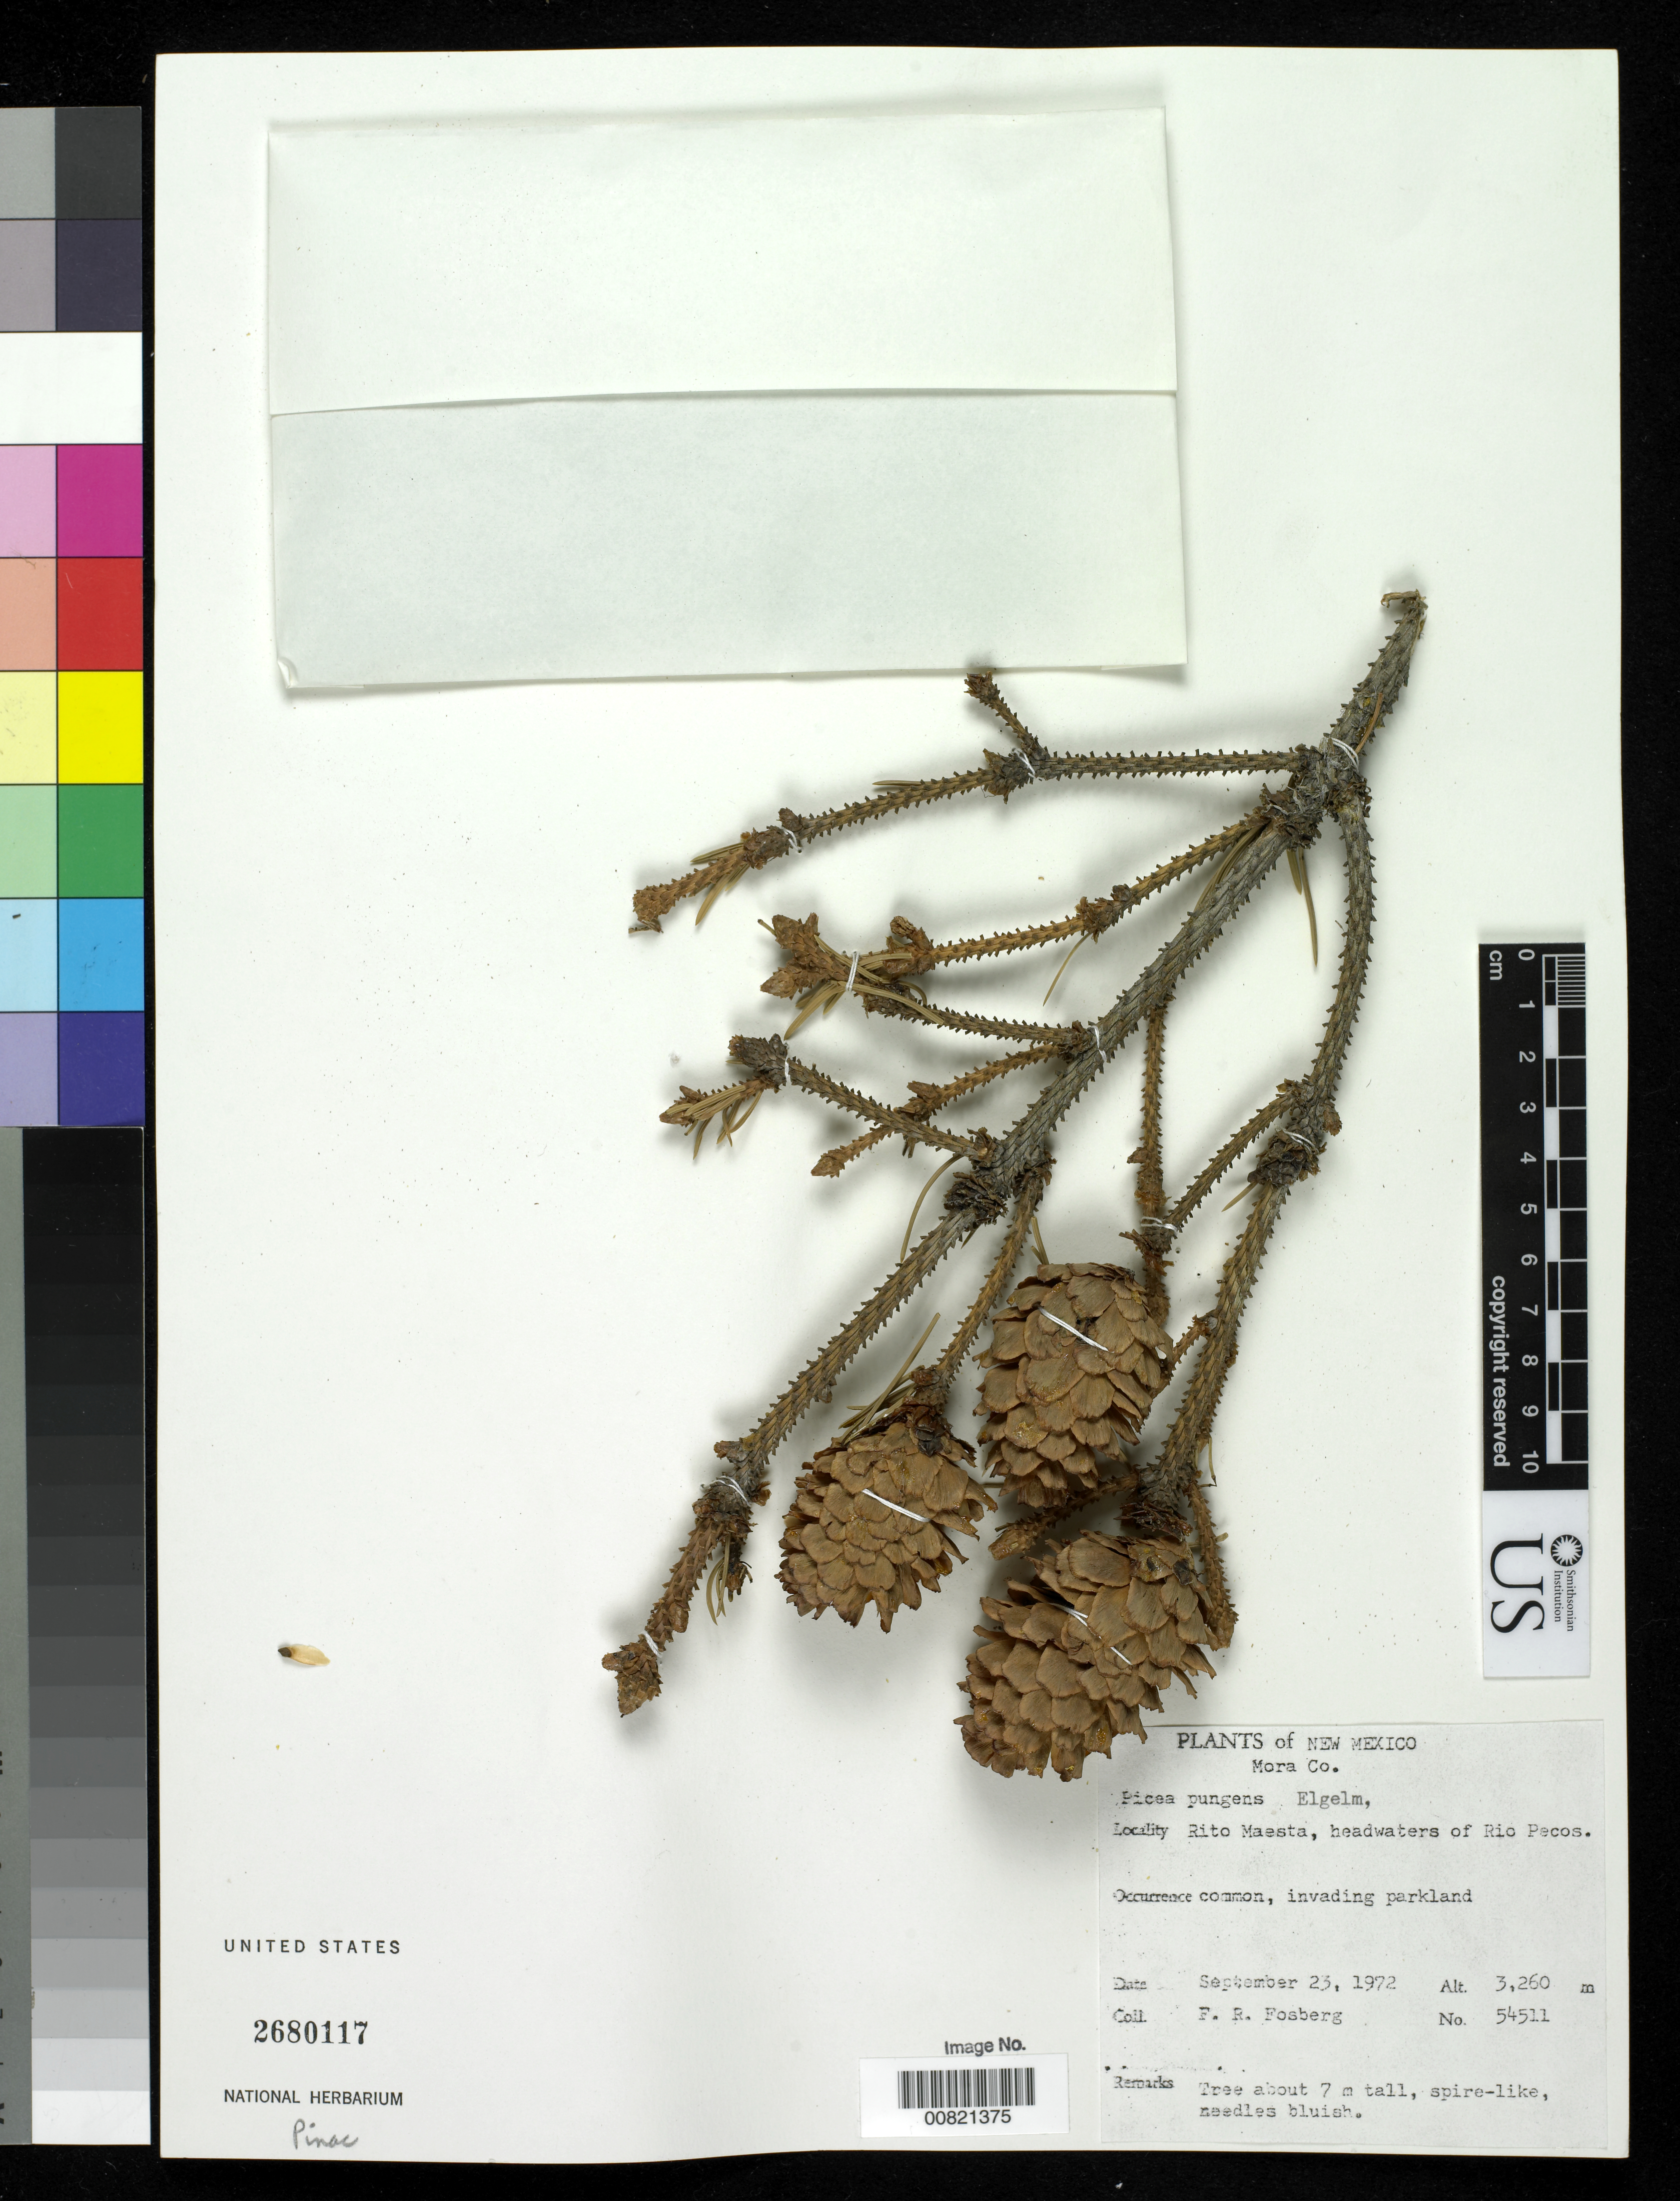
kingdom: Plantae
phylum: Tracheophyta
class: Pinopsida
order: Pinales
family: Pinaceae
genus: Picea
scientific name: Picea pungens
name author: Engelm.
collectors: F. R. Fosberg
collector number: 54511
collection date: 1972-09-23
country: United States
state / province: New Mexico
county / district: Mora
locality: Rito Maesta, headwaters of Rio Pecos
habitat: Occurence common, invading parkland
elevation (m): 3260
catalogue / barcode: US 2680117